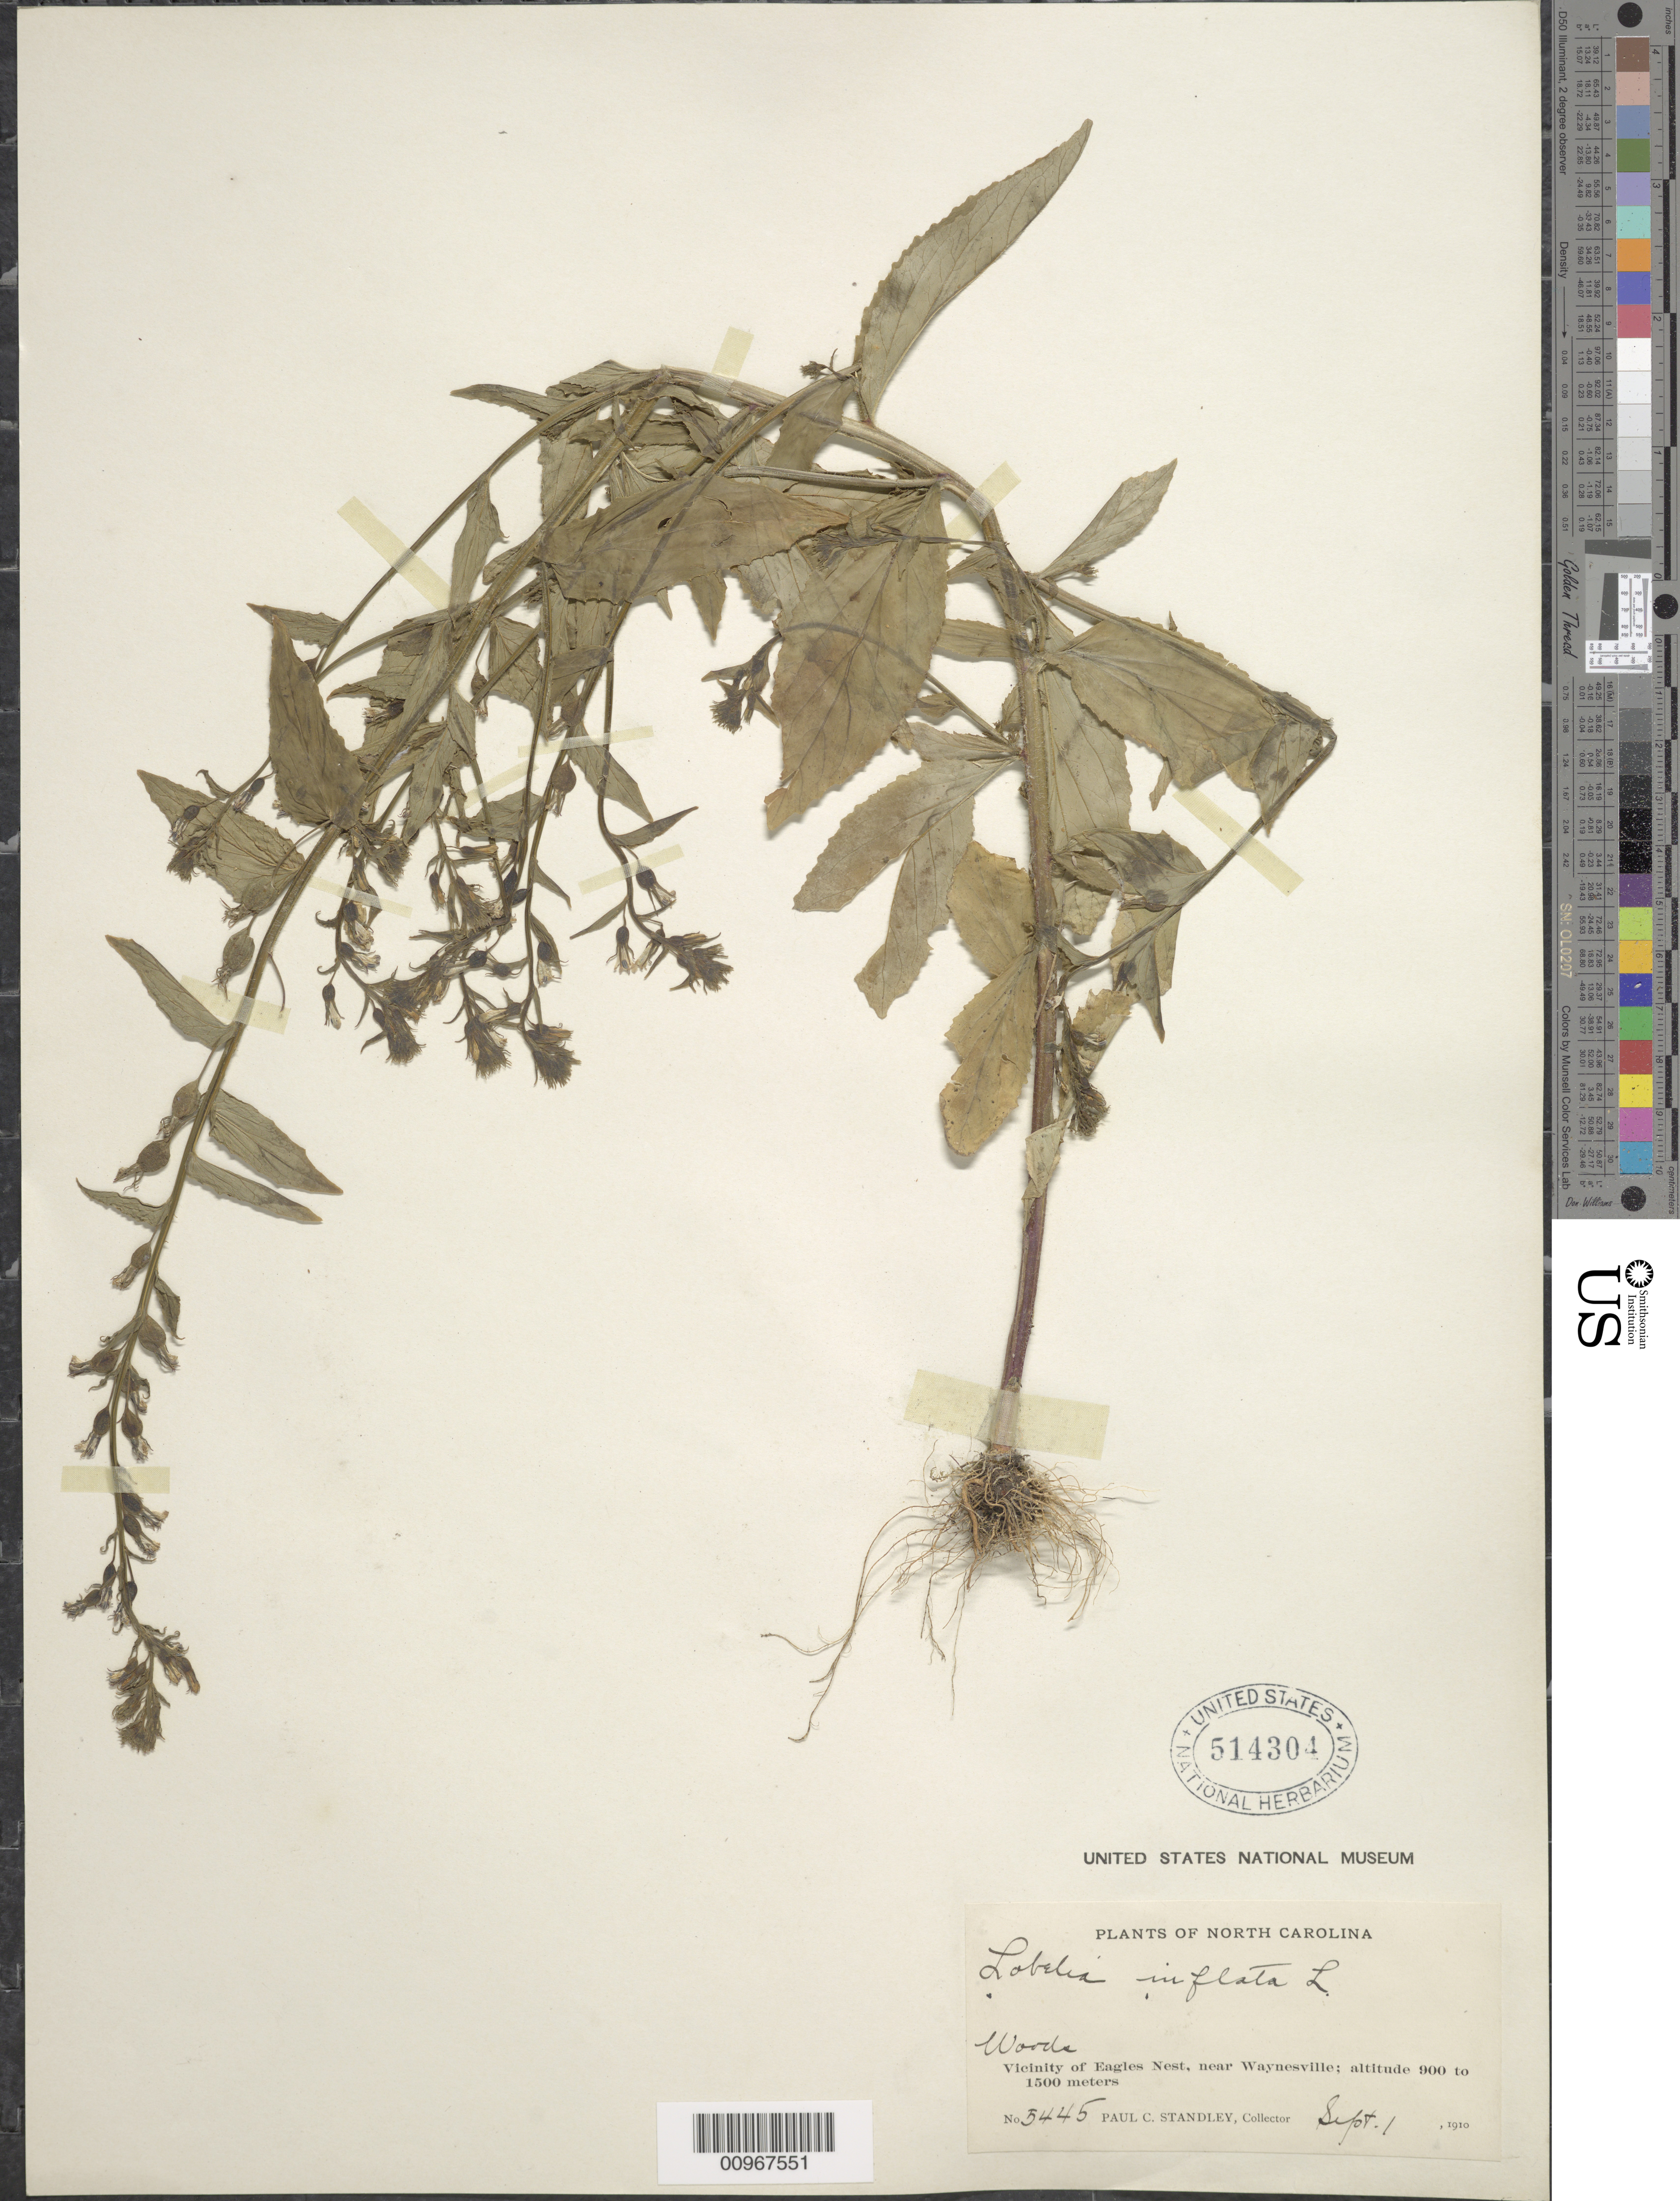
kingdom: Plantae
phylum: Tracheophyta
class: Magnoliopsida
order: Asterales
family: Campanulaceae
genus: Lobelia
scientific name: Lobelia inflata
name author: L.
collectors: P. C. Standley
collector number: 5445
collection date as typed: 01 Sep 1910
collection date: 1910-09-01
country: United States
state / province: North Carolina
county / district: Haywood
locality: Eagles Nest, near Waynesville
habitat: woods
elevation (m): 900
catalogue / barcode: US 514304